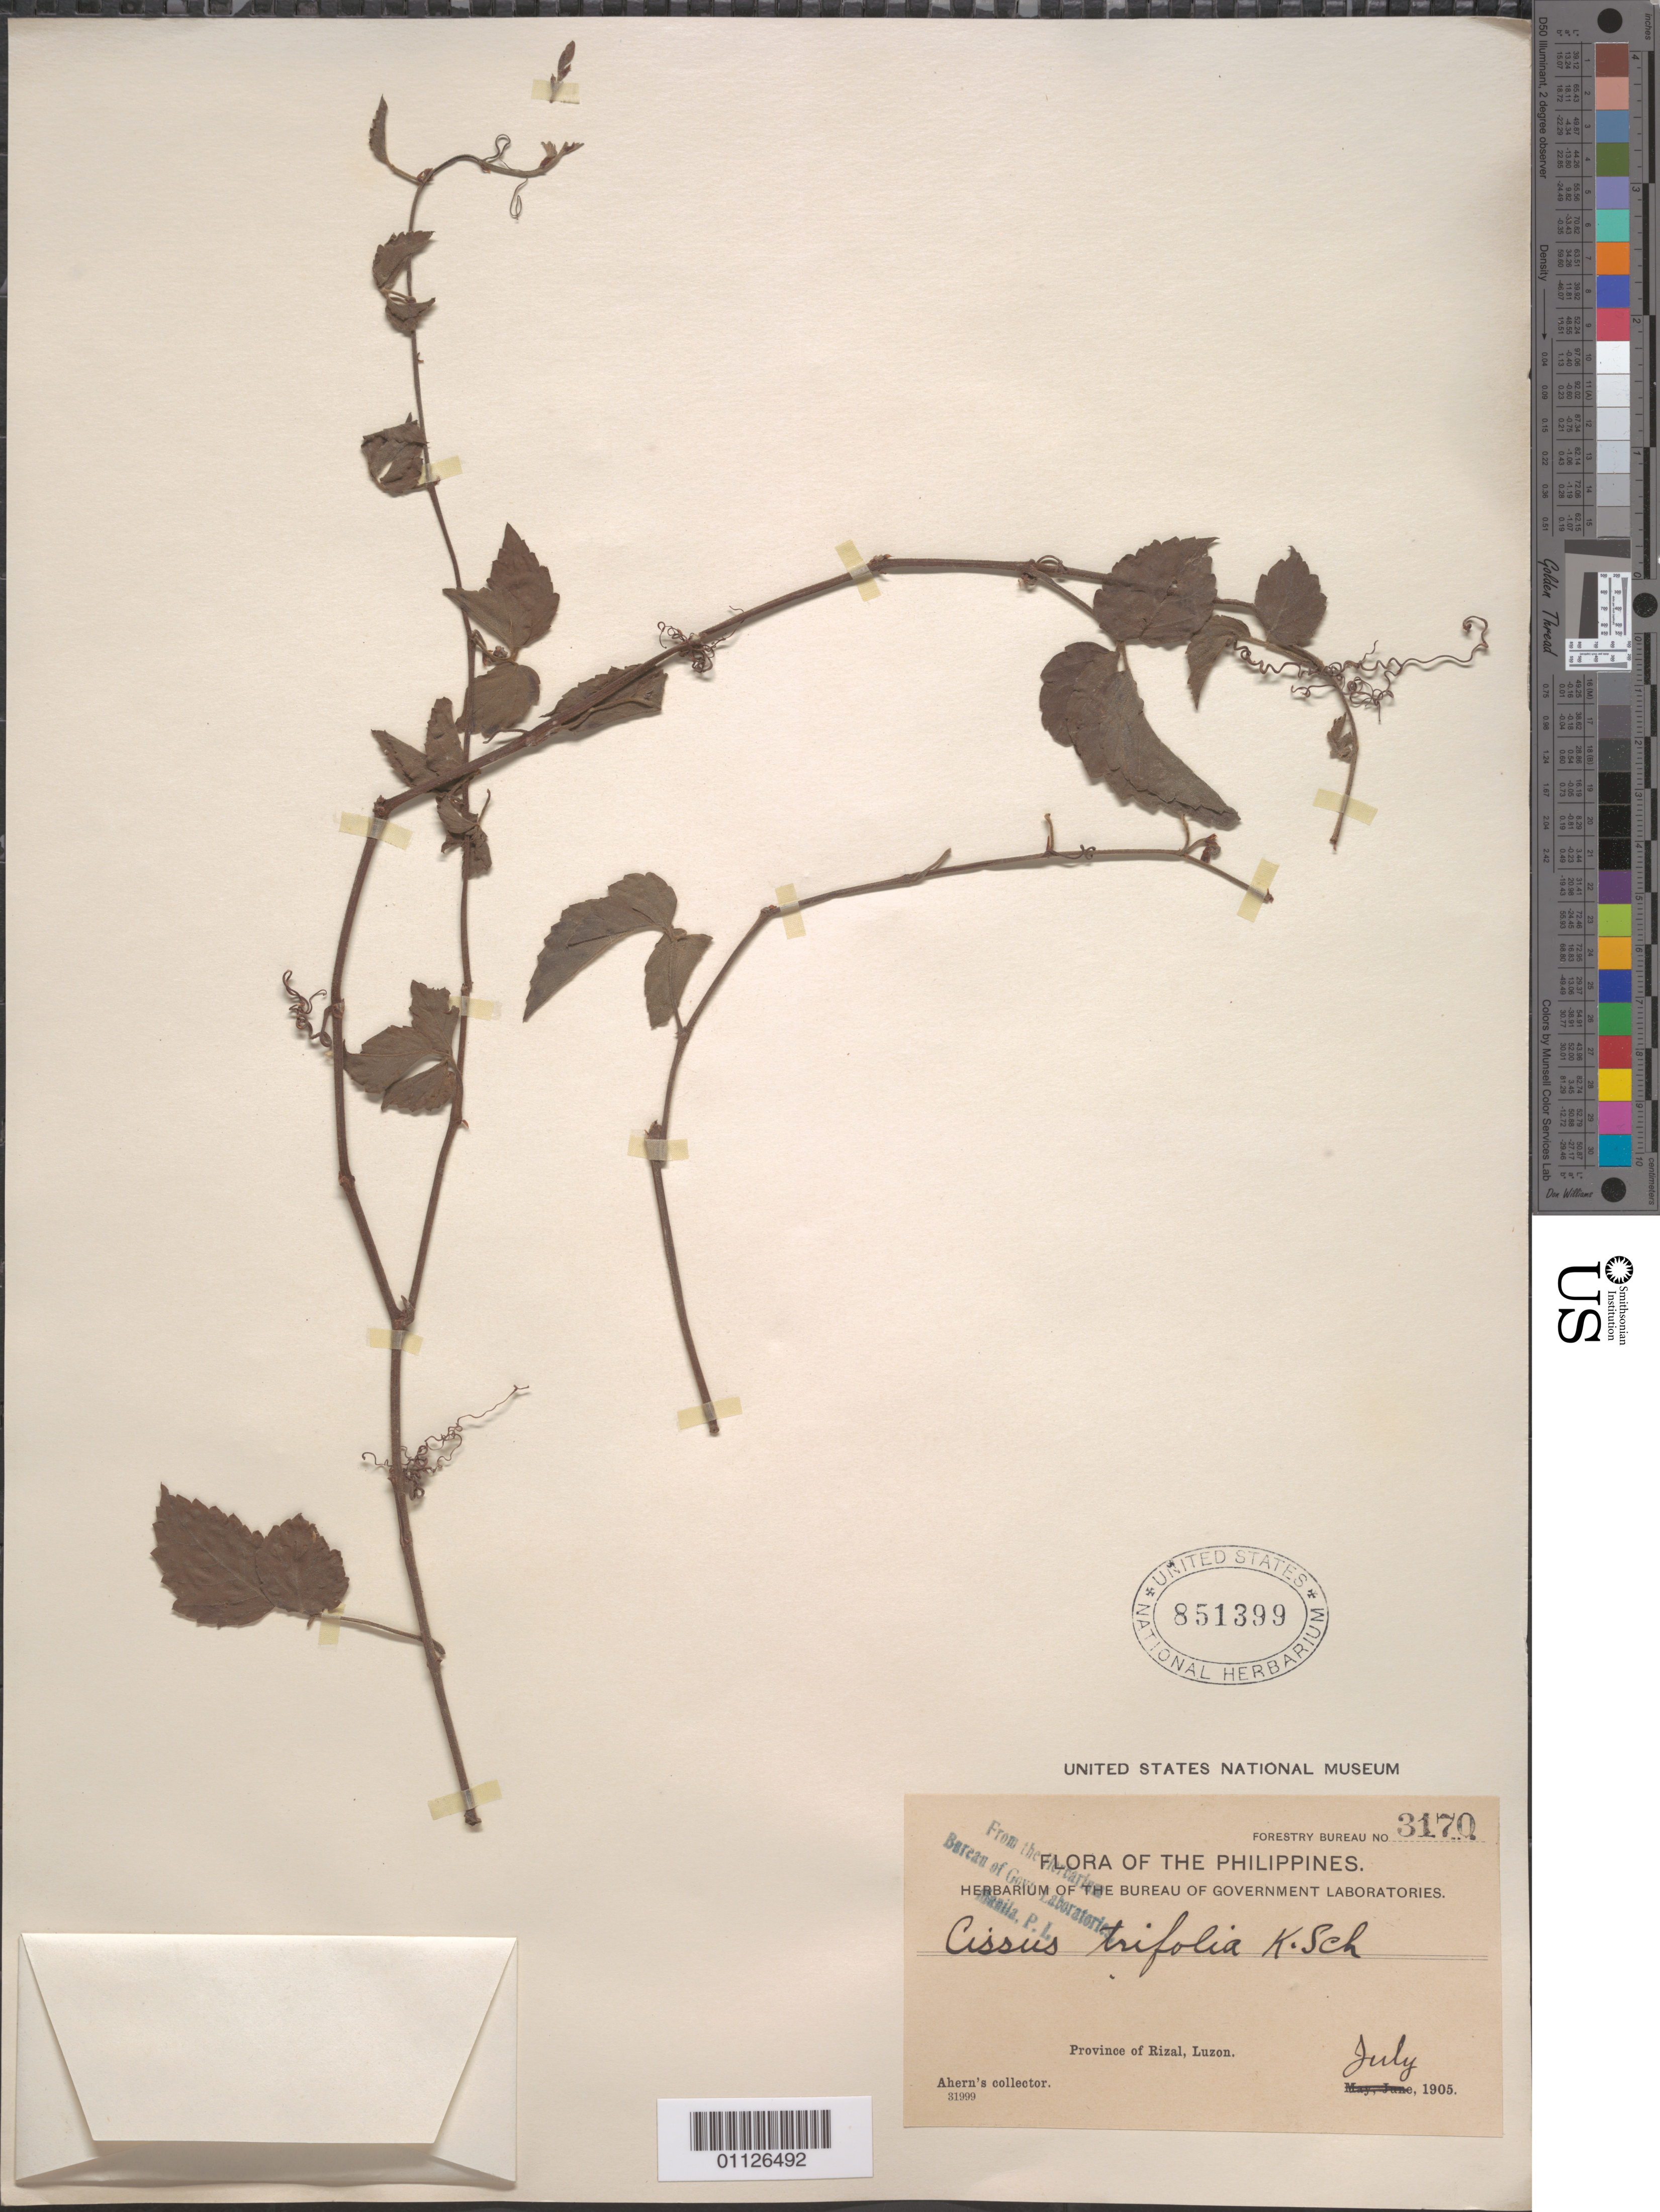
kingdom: Plantae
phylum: Tracheophyta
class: Magnoliopsida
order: Vitales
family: Vitaceae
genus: Causonis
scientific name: Causonis trifolia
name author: (L.) Mabb. & J. Wen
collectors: G. Ahern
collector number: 3170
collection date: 1905-07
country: Philippines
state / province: Calabarzon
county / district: Rizal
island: Luzon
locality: Luzon.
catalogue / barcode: US 851399